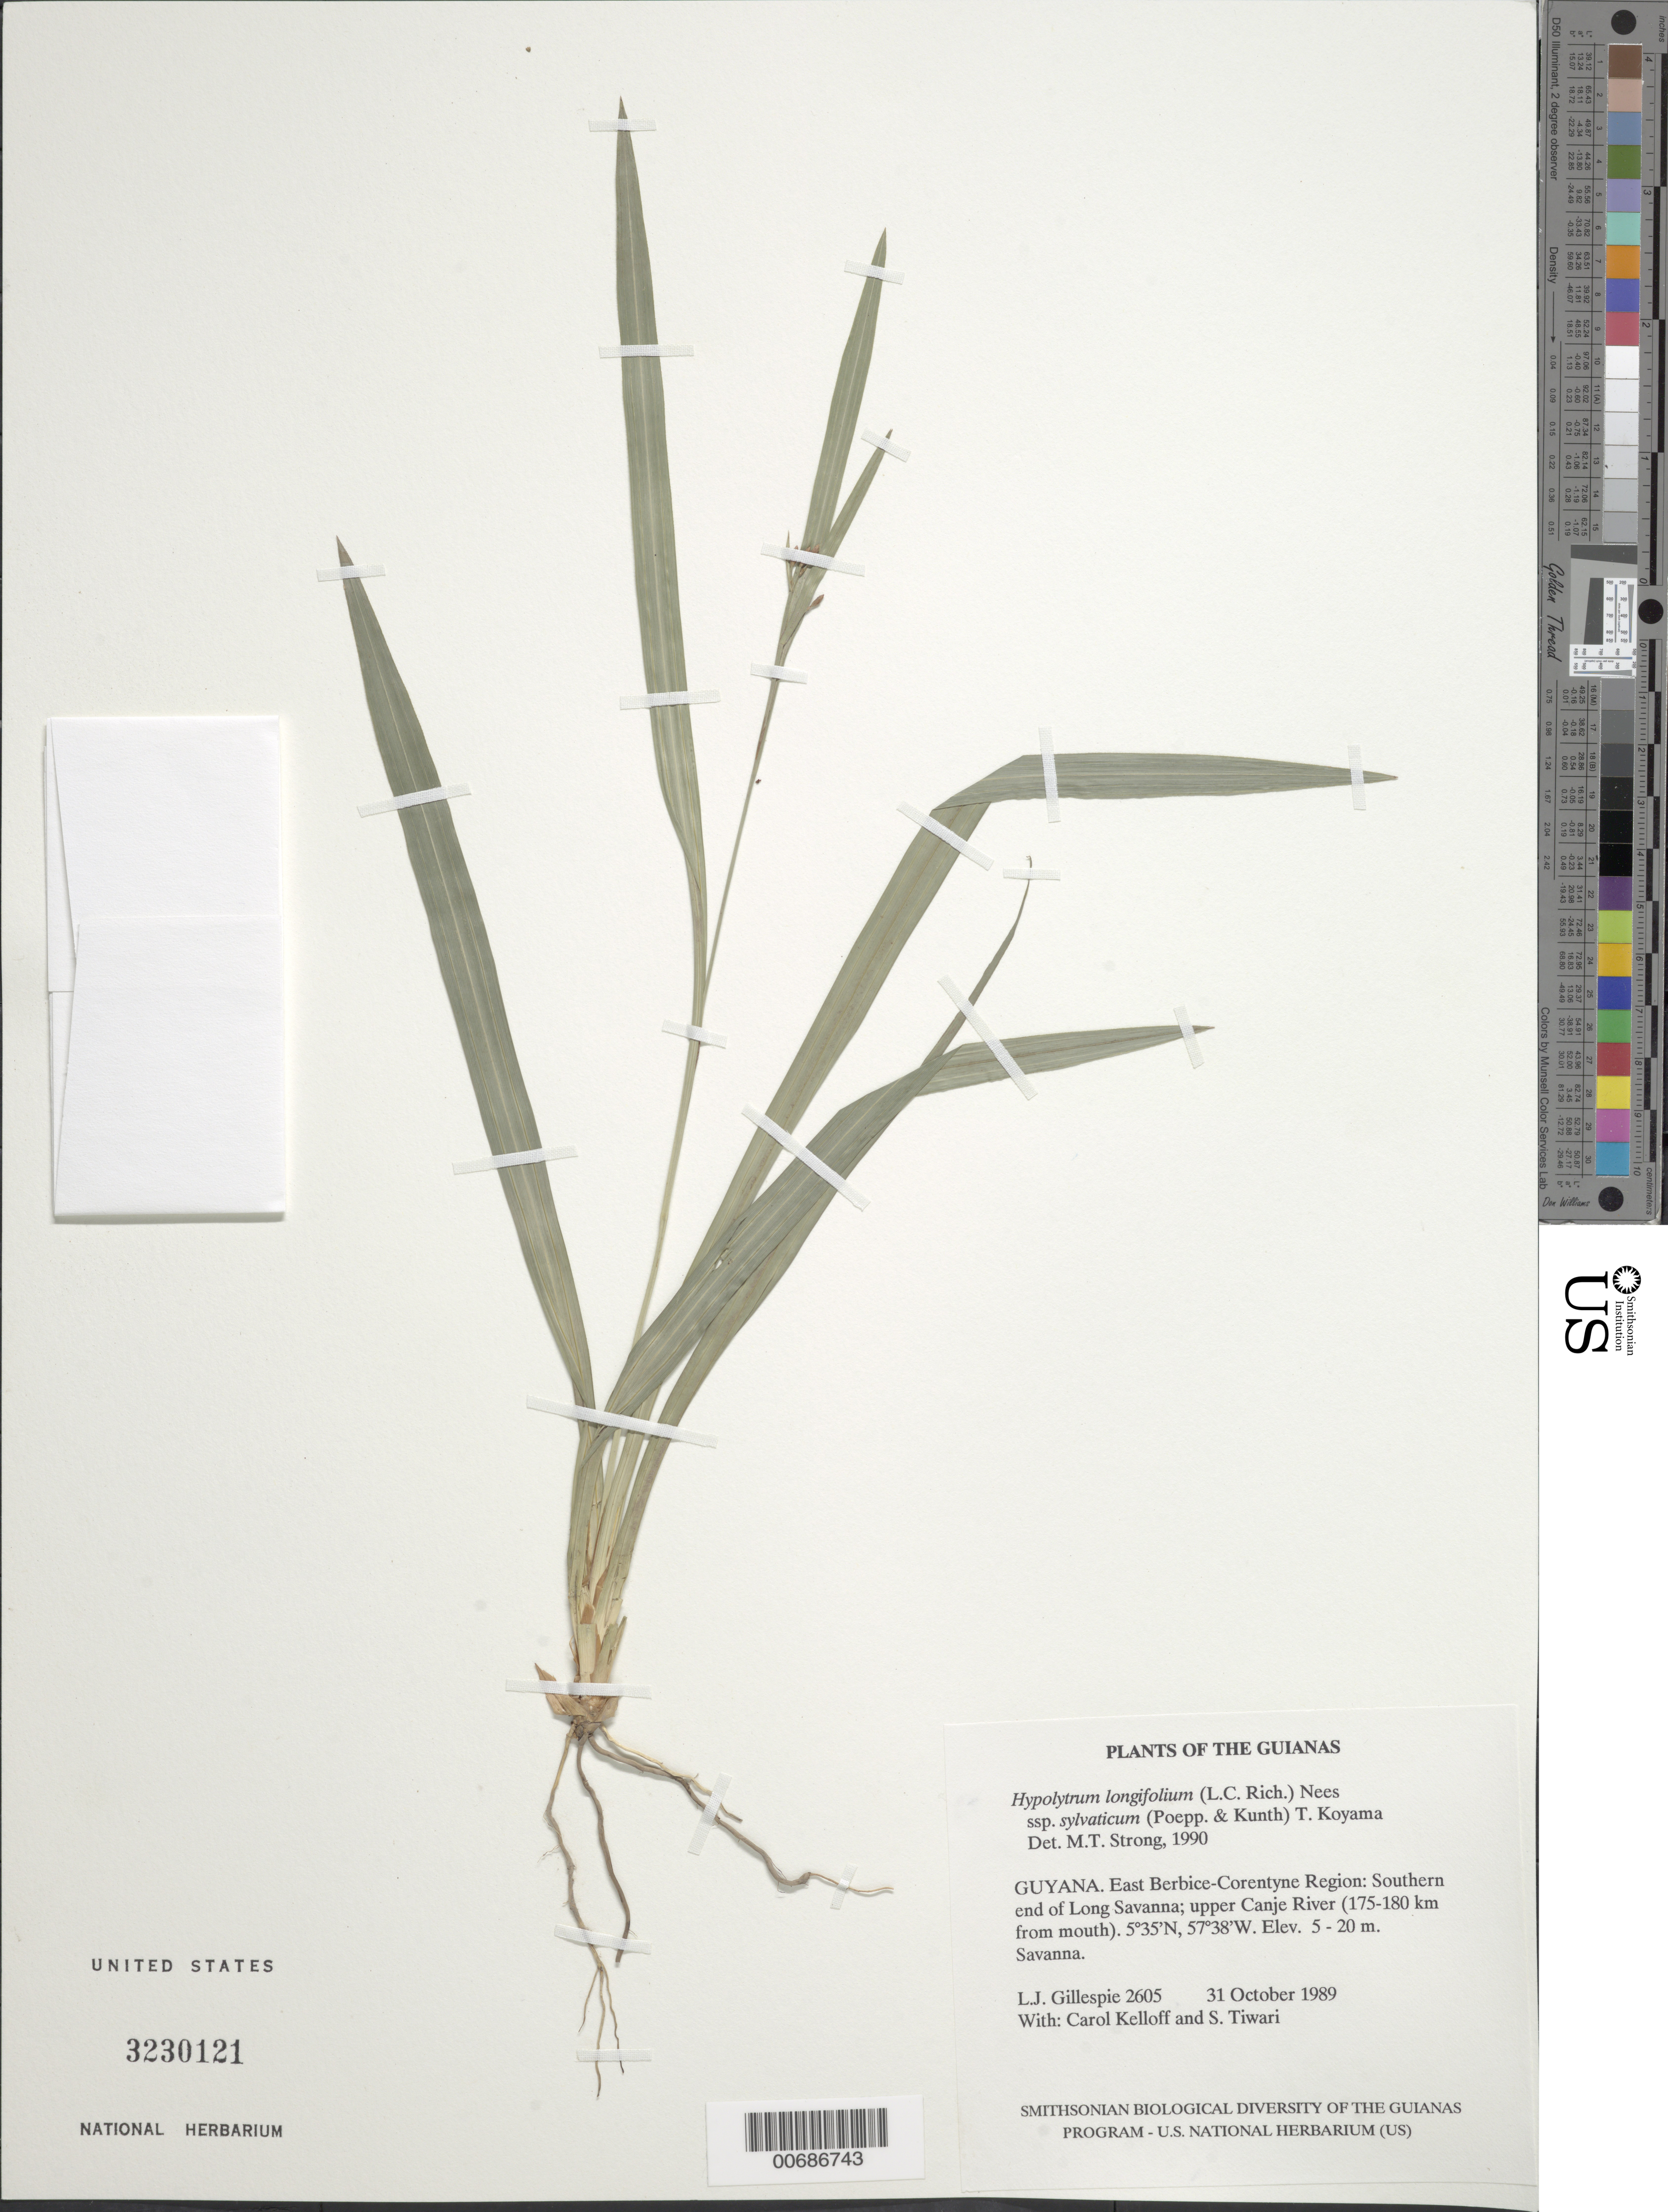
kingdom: Plantae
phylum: Tracheophyta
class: Liliopsida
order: Poales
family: Cyperaceae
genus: Hypolytrum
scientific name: Hypolytrum longifolium subsp. sylvaticum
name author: (Poepp. ex Kunth) T. Koyama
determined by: Strong, M. T., (US), Smithsonian Institution - National Museum of Natural History (UNITED STATES)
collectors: L. J. Gillespie, C. L. Kelloff & S. Tiwari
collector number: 2605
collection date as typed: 31 October 1989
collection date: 1989-10-31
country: Guyana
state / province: E. Berbice-Corentyne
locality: Southern end of Long Savanna; upper Canje River (175-180 km from mouth)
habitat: Savanna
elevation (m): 5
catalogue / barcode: US 3230121